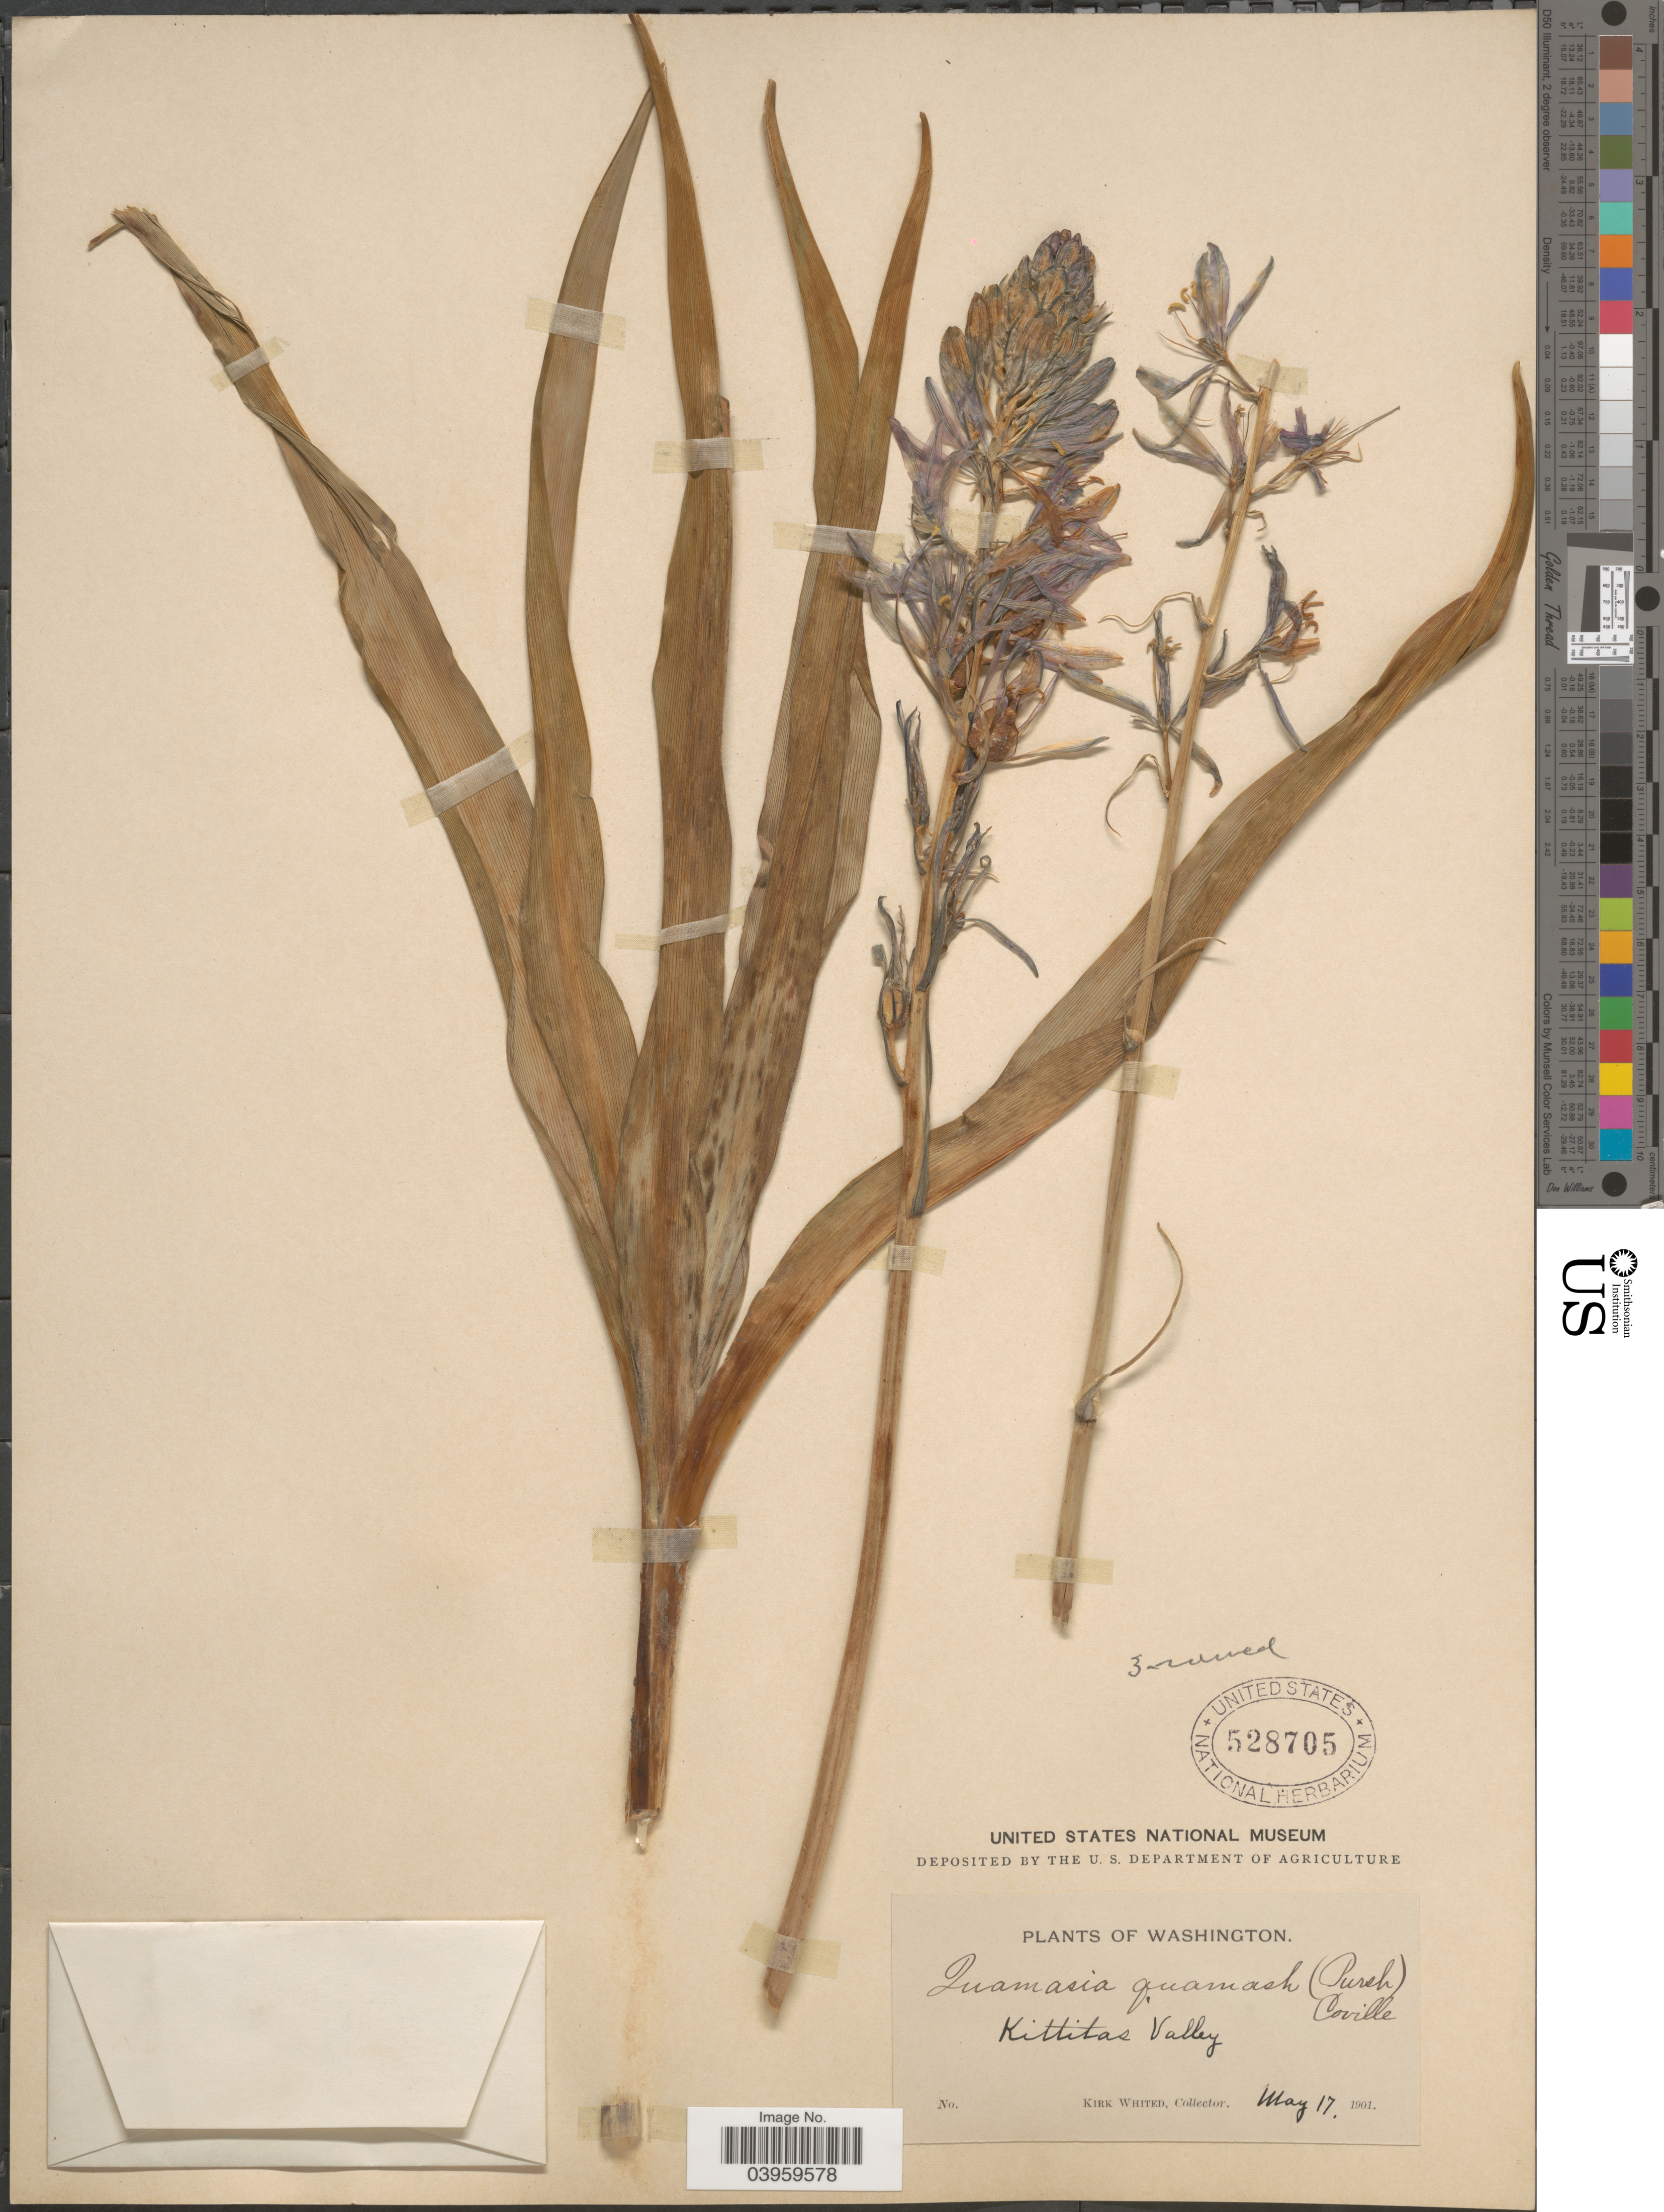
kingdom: Plantae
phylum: Tracheophyta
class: Liliopsida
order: Asparagales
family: Asparagaceae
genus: Camassia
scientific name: Camassia quamash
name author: (Pursh) Greene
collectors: K. Whited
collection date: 1901-05-17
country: United States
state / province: Washington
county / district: Kittitas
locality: Kittitas Valley.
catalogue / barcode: US 528705